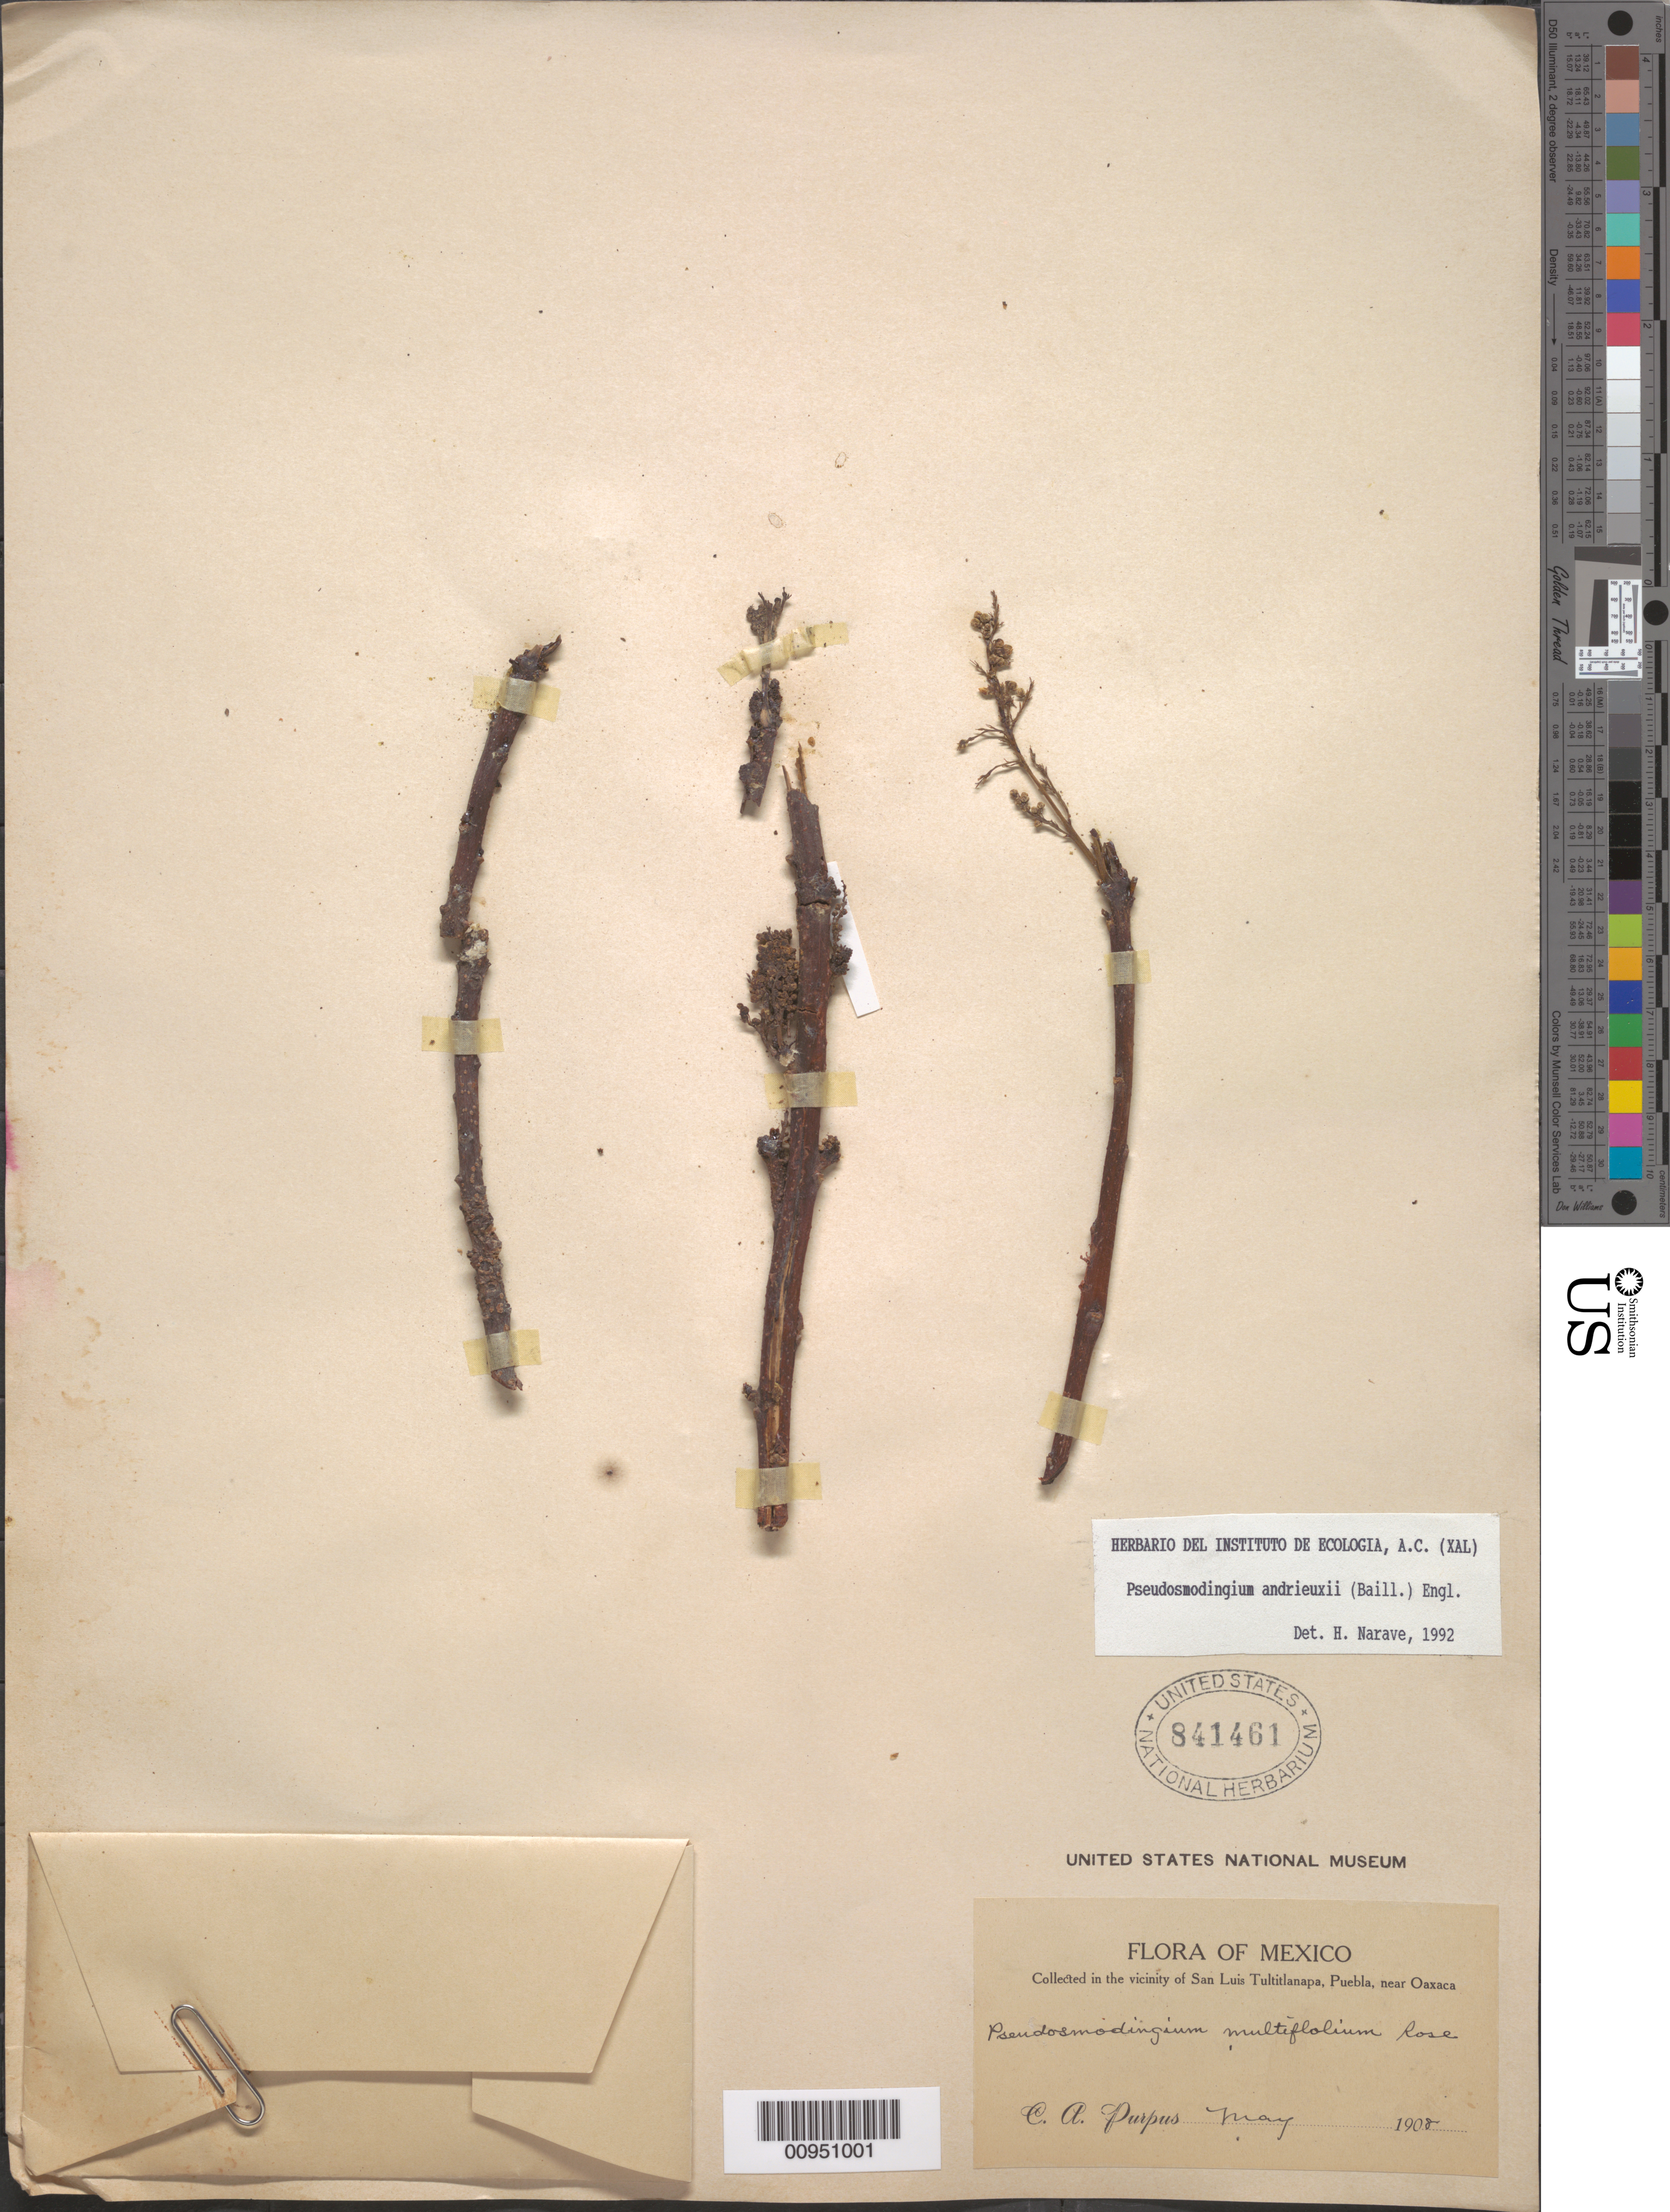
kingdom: Plantae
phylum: Tracheophyta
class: Magnoliopsida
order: Sapindales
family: Anacardiaceae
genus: Pseudosmodingium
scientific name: Pseudosmodingium andrieuxii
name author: (Baill.) Engl.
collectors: C. A. Purpus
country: Mexico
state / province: Oaxaca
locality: San Luis Tultitlanapa, Puebla near Oaxaca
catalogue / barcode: US 841461